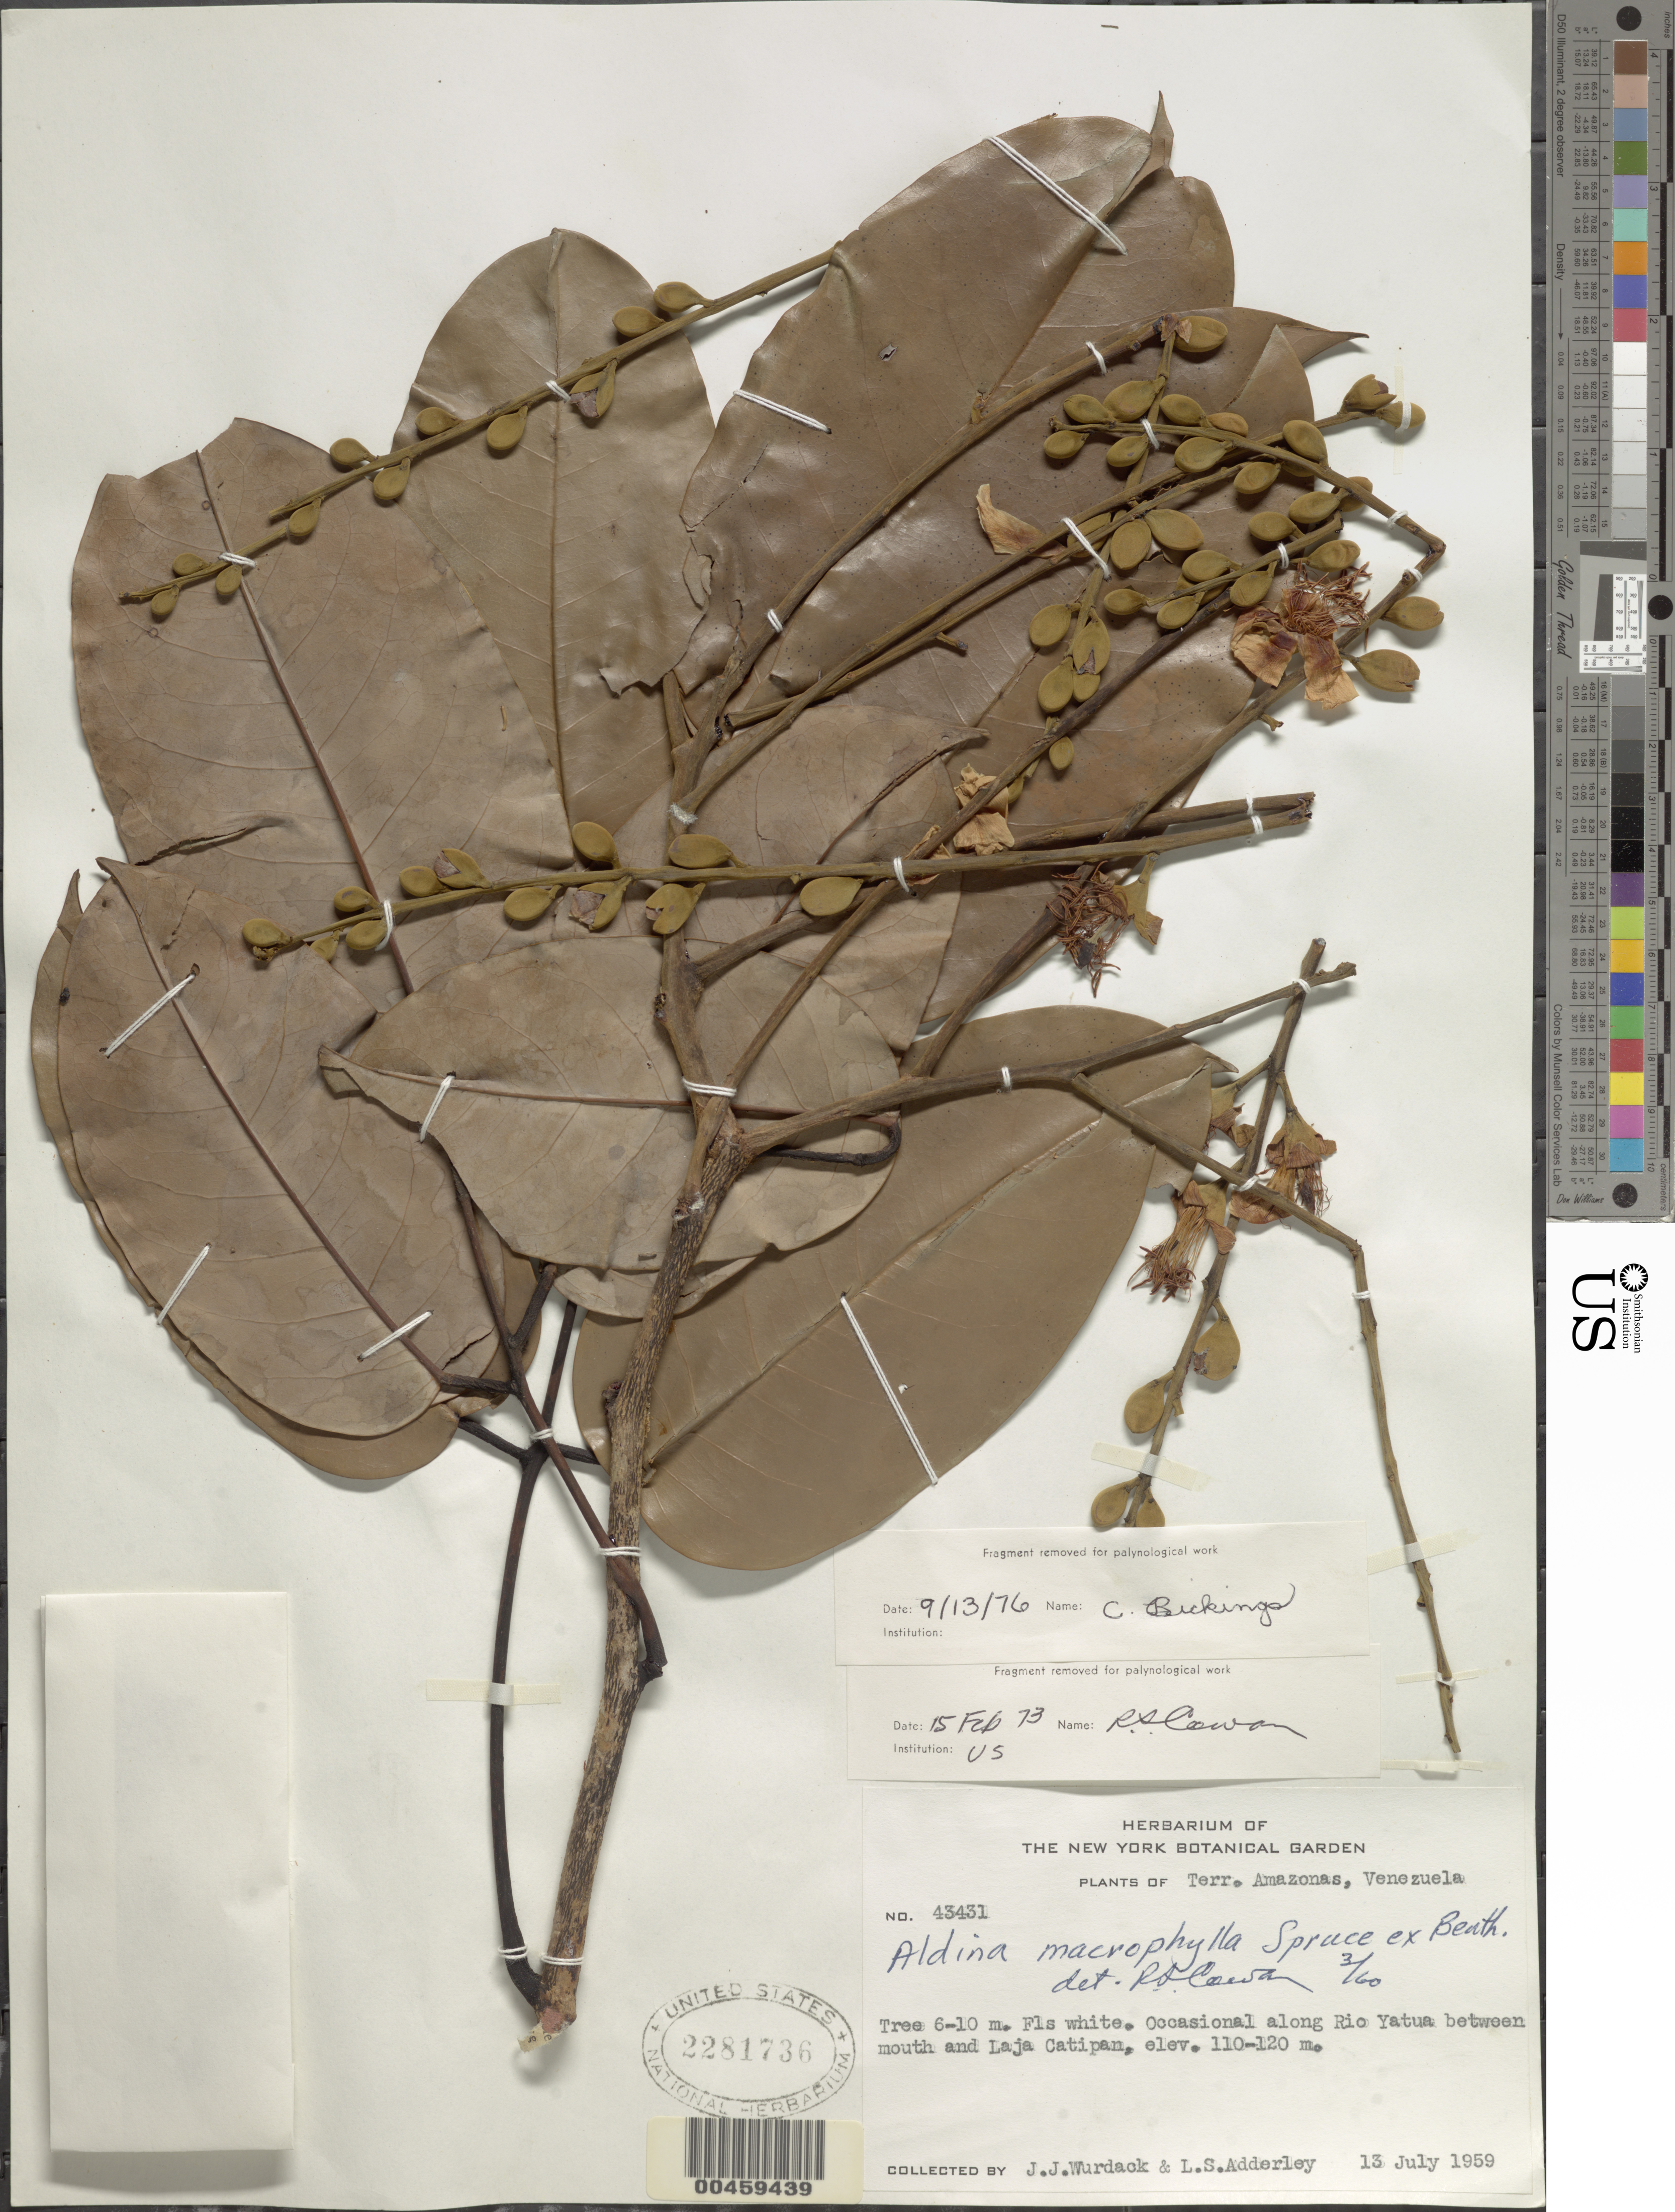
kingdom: Plantae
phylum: Tracheophyta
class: Magnoliopsida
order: Fabales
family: Fabaceae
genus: Aldina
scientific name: Aldina macrophylla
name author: Spruce ex Benth.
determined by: Cowan, R. S.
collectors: J. J. Wurdack & L. S. Adderley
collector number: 43431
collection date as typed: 13 Jul 1959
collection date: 1959-07-13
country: Venezuela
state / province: Amazonas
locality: Rio yatua between mouth and laja catipan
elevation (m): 110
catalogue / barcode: US 2281736